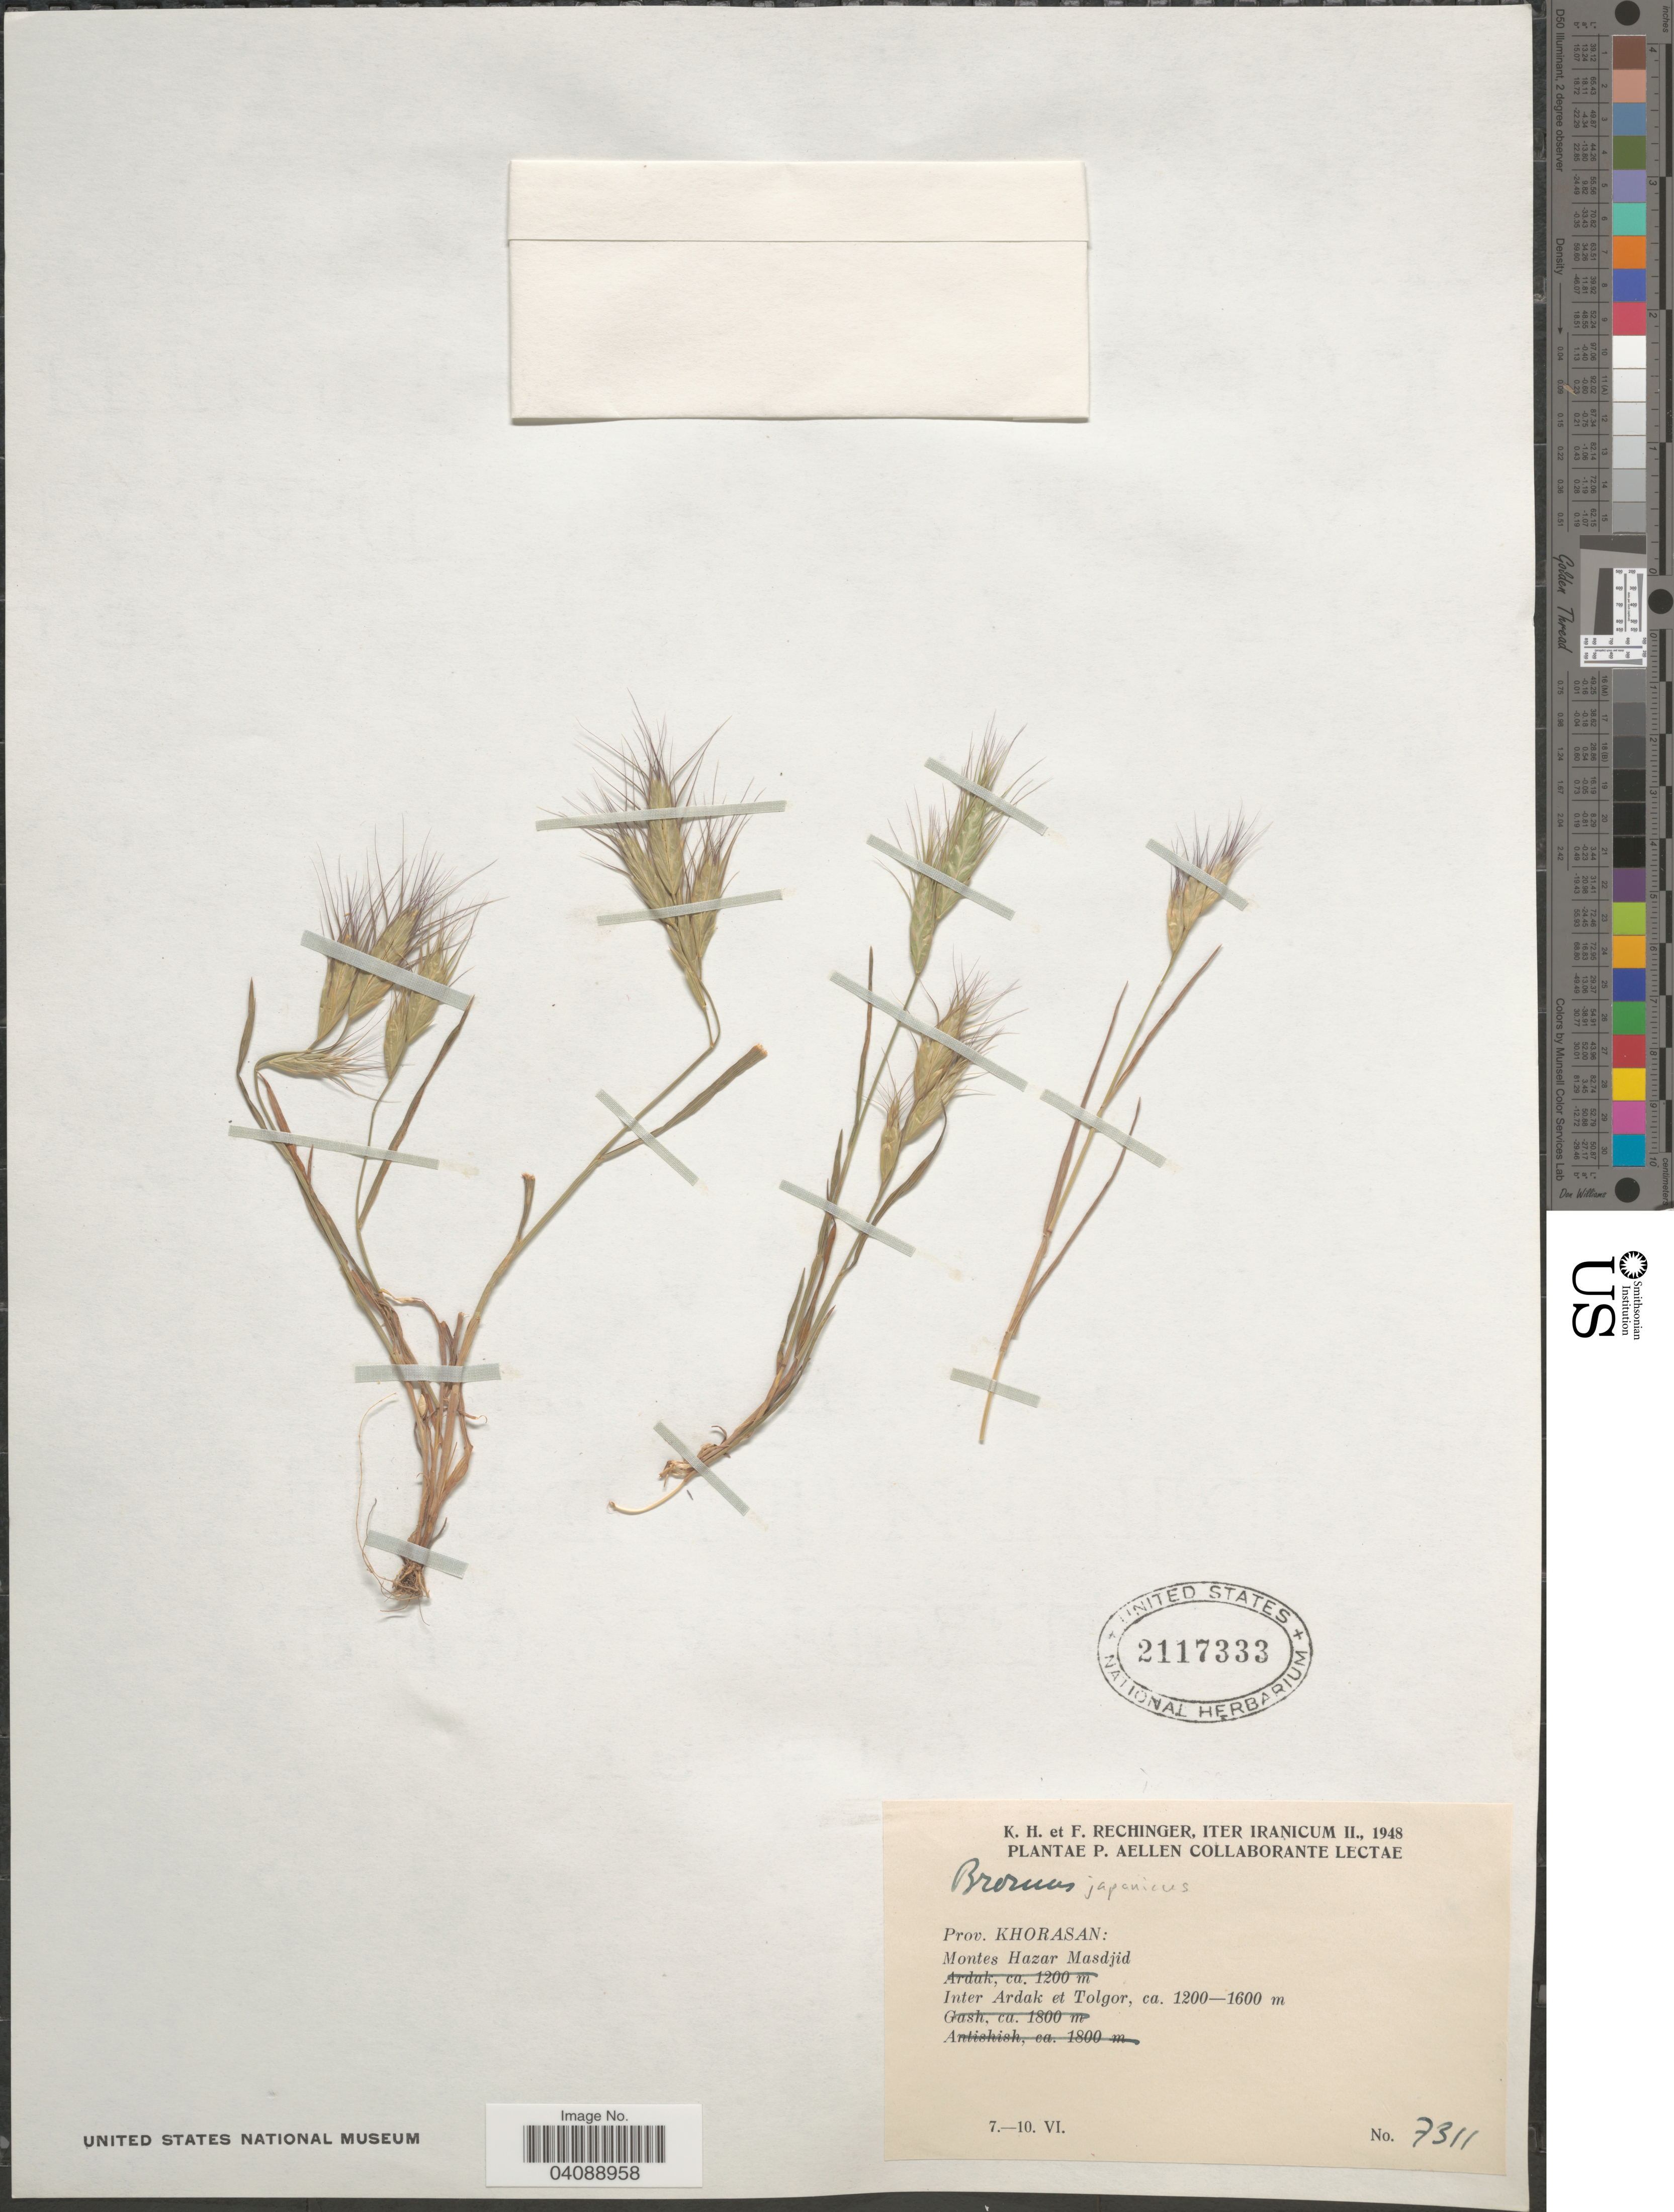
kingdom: Plantae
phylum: Tracheophyta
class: Liliopsida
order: Poales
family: Poaceae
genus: Bromus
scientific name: Bromus japonicus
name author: Houtt.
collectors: K. H. Rechinger & F. Rechinger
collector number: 7311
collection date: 1948-06-07/1948-06-10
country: Iran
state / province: Khorasan [obsolete]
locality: Iter Iranicum II., 1948. Prov. Khorasan: Montes Hazar Masdjid. Inter Ardak et Tolgor.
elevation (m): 1200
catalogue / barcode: US 2117333